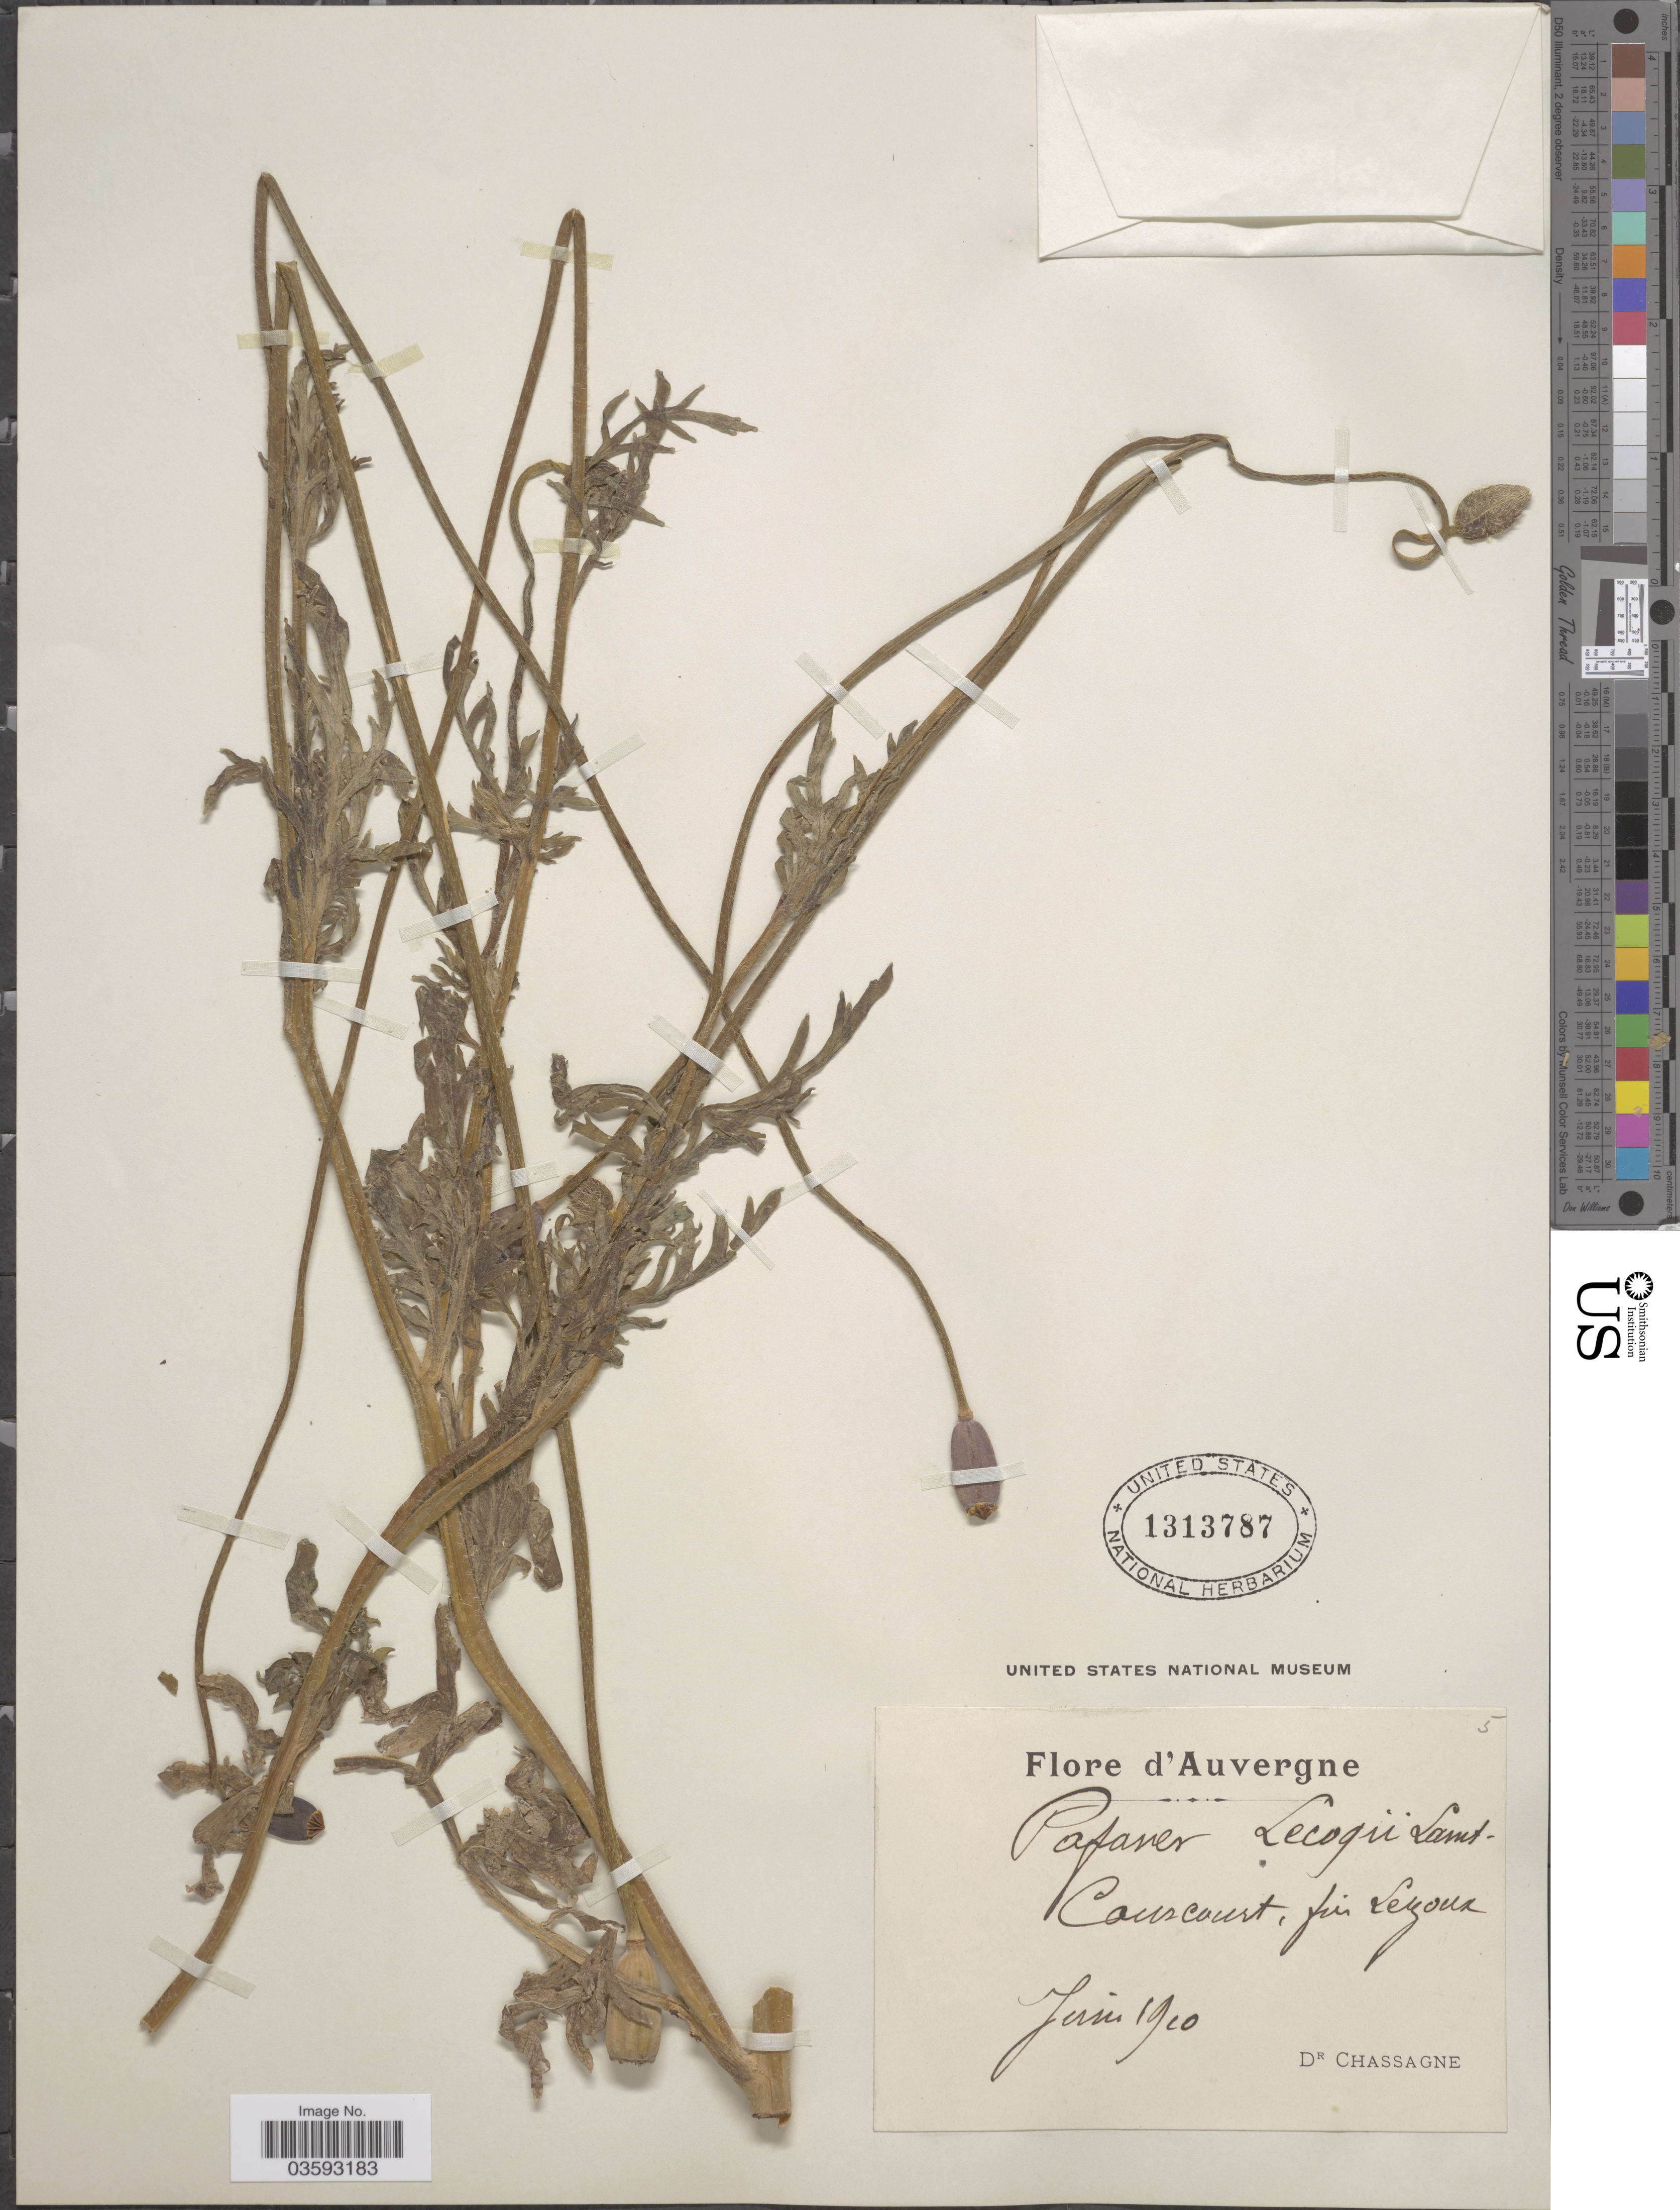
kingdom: Plantae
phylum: Tracheophyta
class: Magnoliopsida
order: Ranunculales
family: Papaveraceae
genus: Papaver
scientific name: Papaver lecoqii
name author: Lamotte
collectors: Chassagne, --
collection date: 1910-06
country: France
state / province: Auvergne-Rhône-Alpes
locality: Causcourt, pres Lezoux.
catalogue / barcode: US 1313787